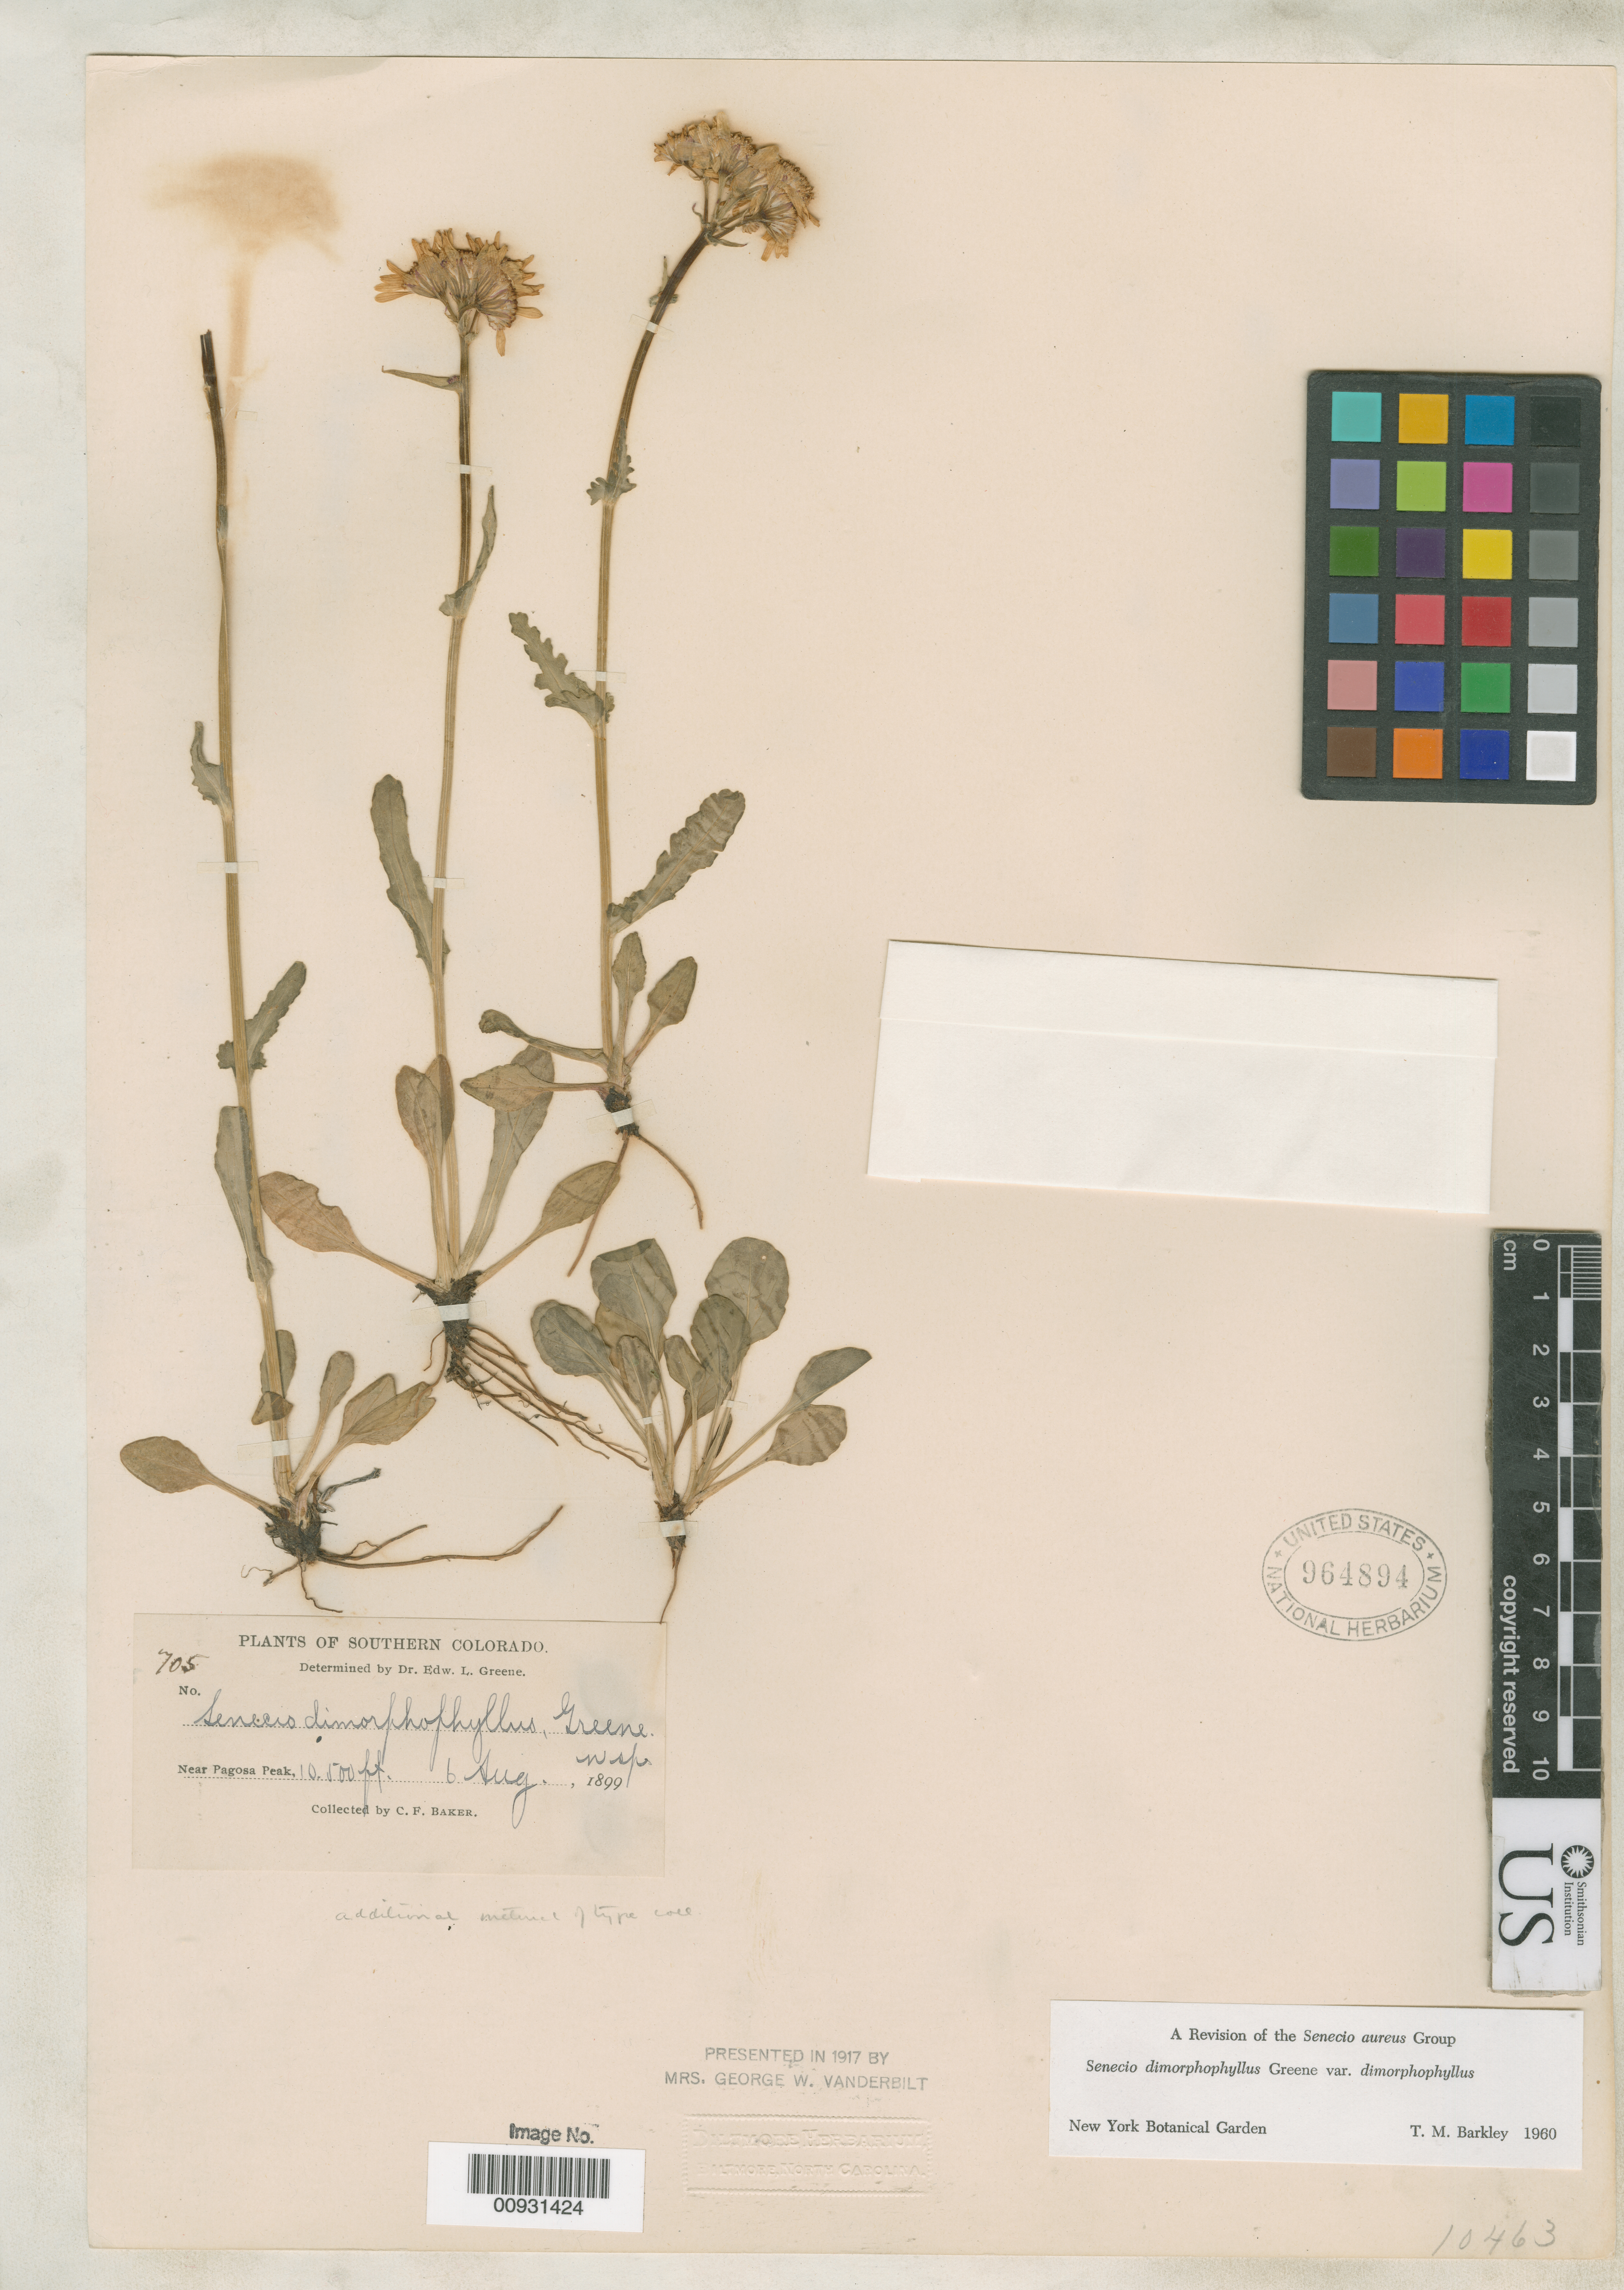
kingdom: Plantae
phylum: Tracheophyta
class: Magnoliopsida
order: Asterales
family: Asteraceae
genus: Senecio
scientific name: Senecio dimorphophyllus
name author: Greene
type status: Isotype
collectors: C. F. Baker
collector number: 705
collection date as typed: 06 Aug 1899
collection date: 1899-08-06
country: United States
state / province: Colorado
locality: Near Pagosa Peak.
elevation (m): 3200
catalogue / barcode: US 964894